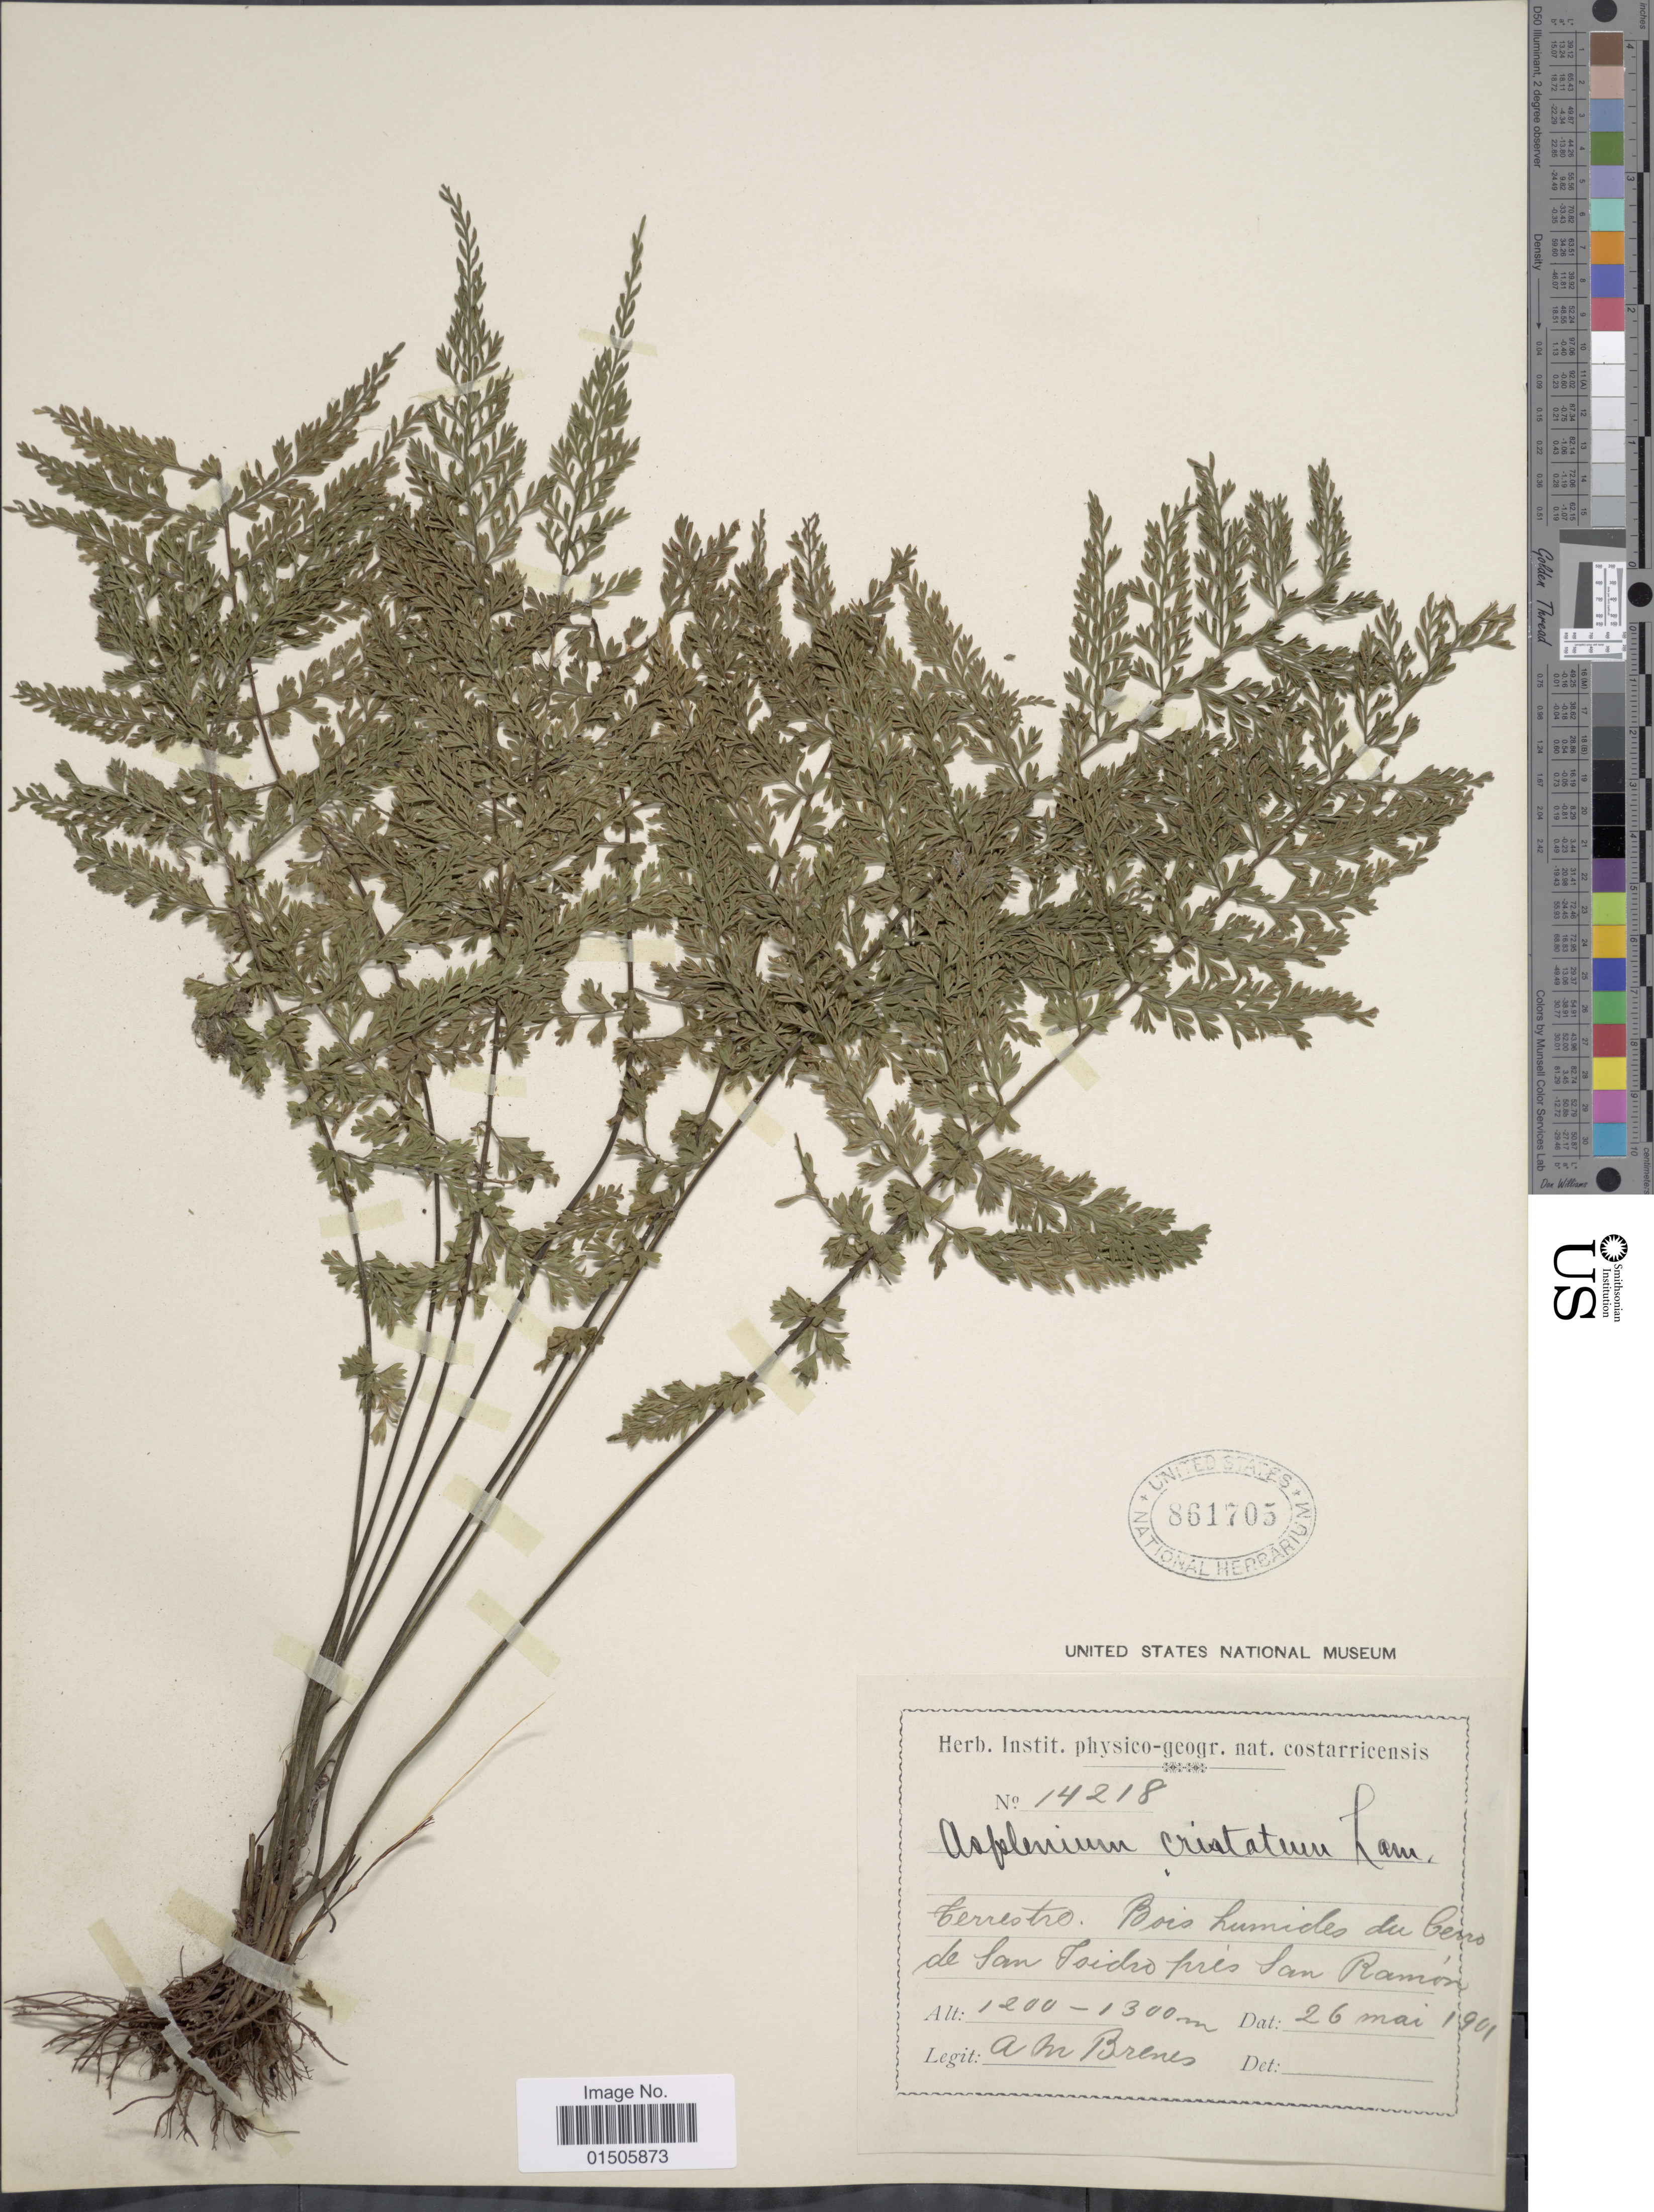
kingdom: Plantae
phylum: Tracheophyta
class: Polypodiopsida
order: Polypodiales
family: Aspleniaceae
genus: Asplenium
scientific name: Asplenium cristatum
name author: Lam.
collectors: A. Brenes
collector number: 14218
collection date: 1901-05-26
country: Costa Rica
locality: Cerresto. Bois humides du berro de san Isidro pres San Ramon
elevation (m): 1200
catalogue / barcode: US 861705